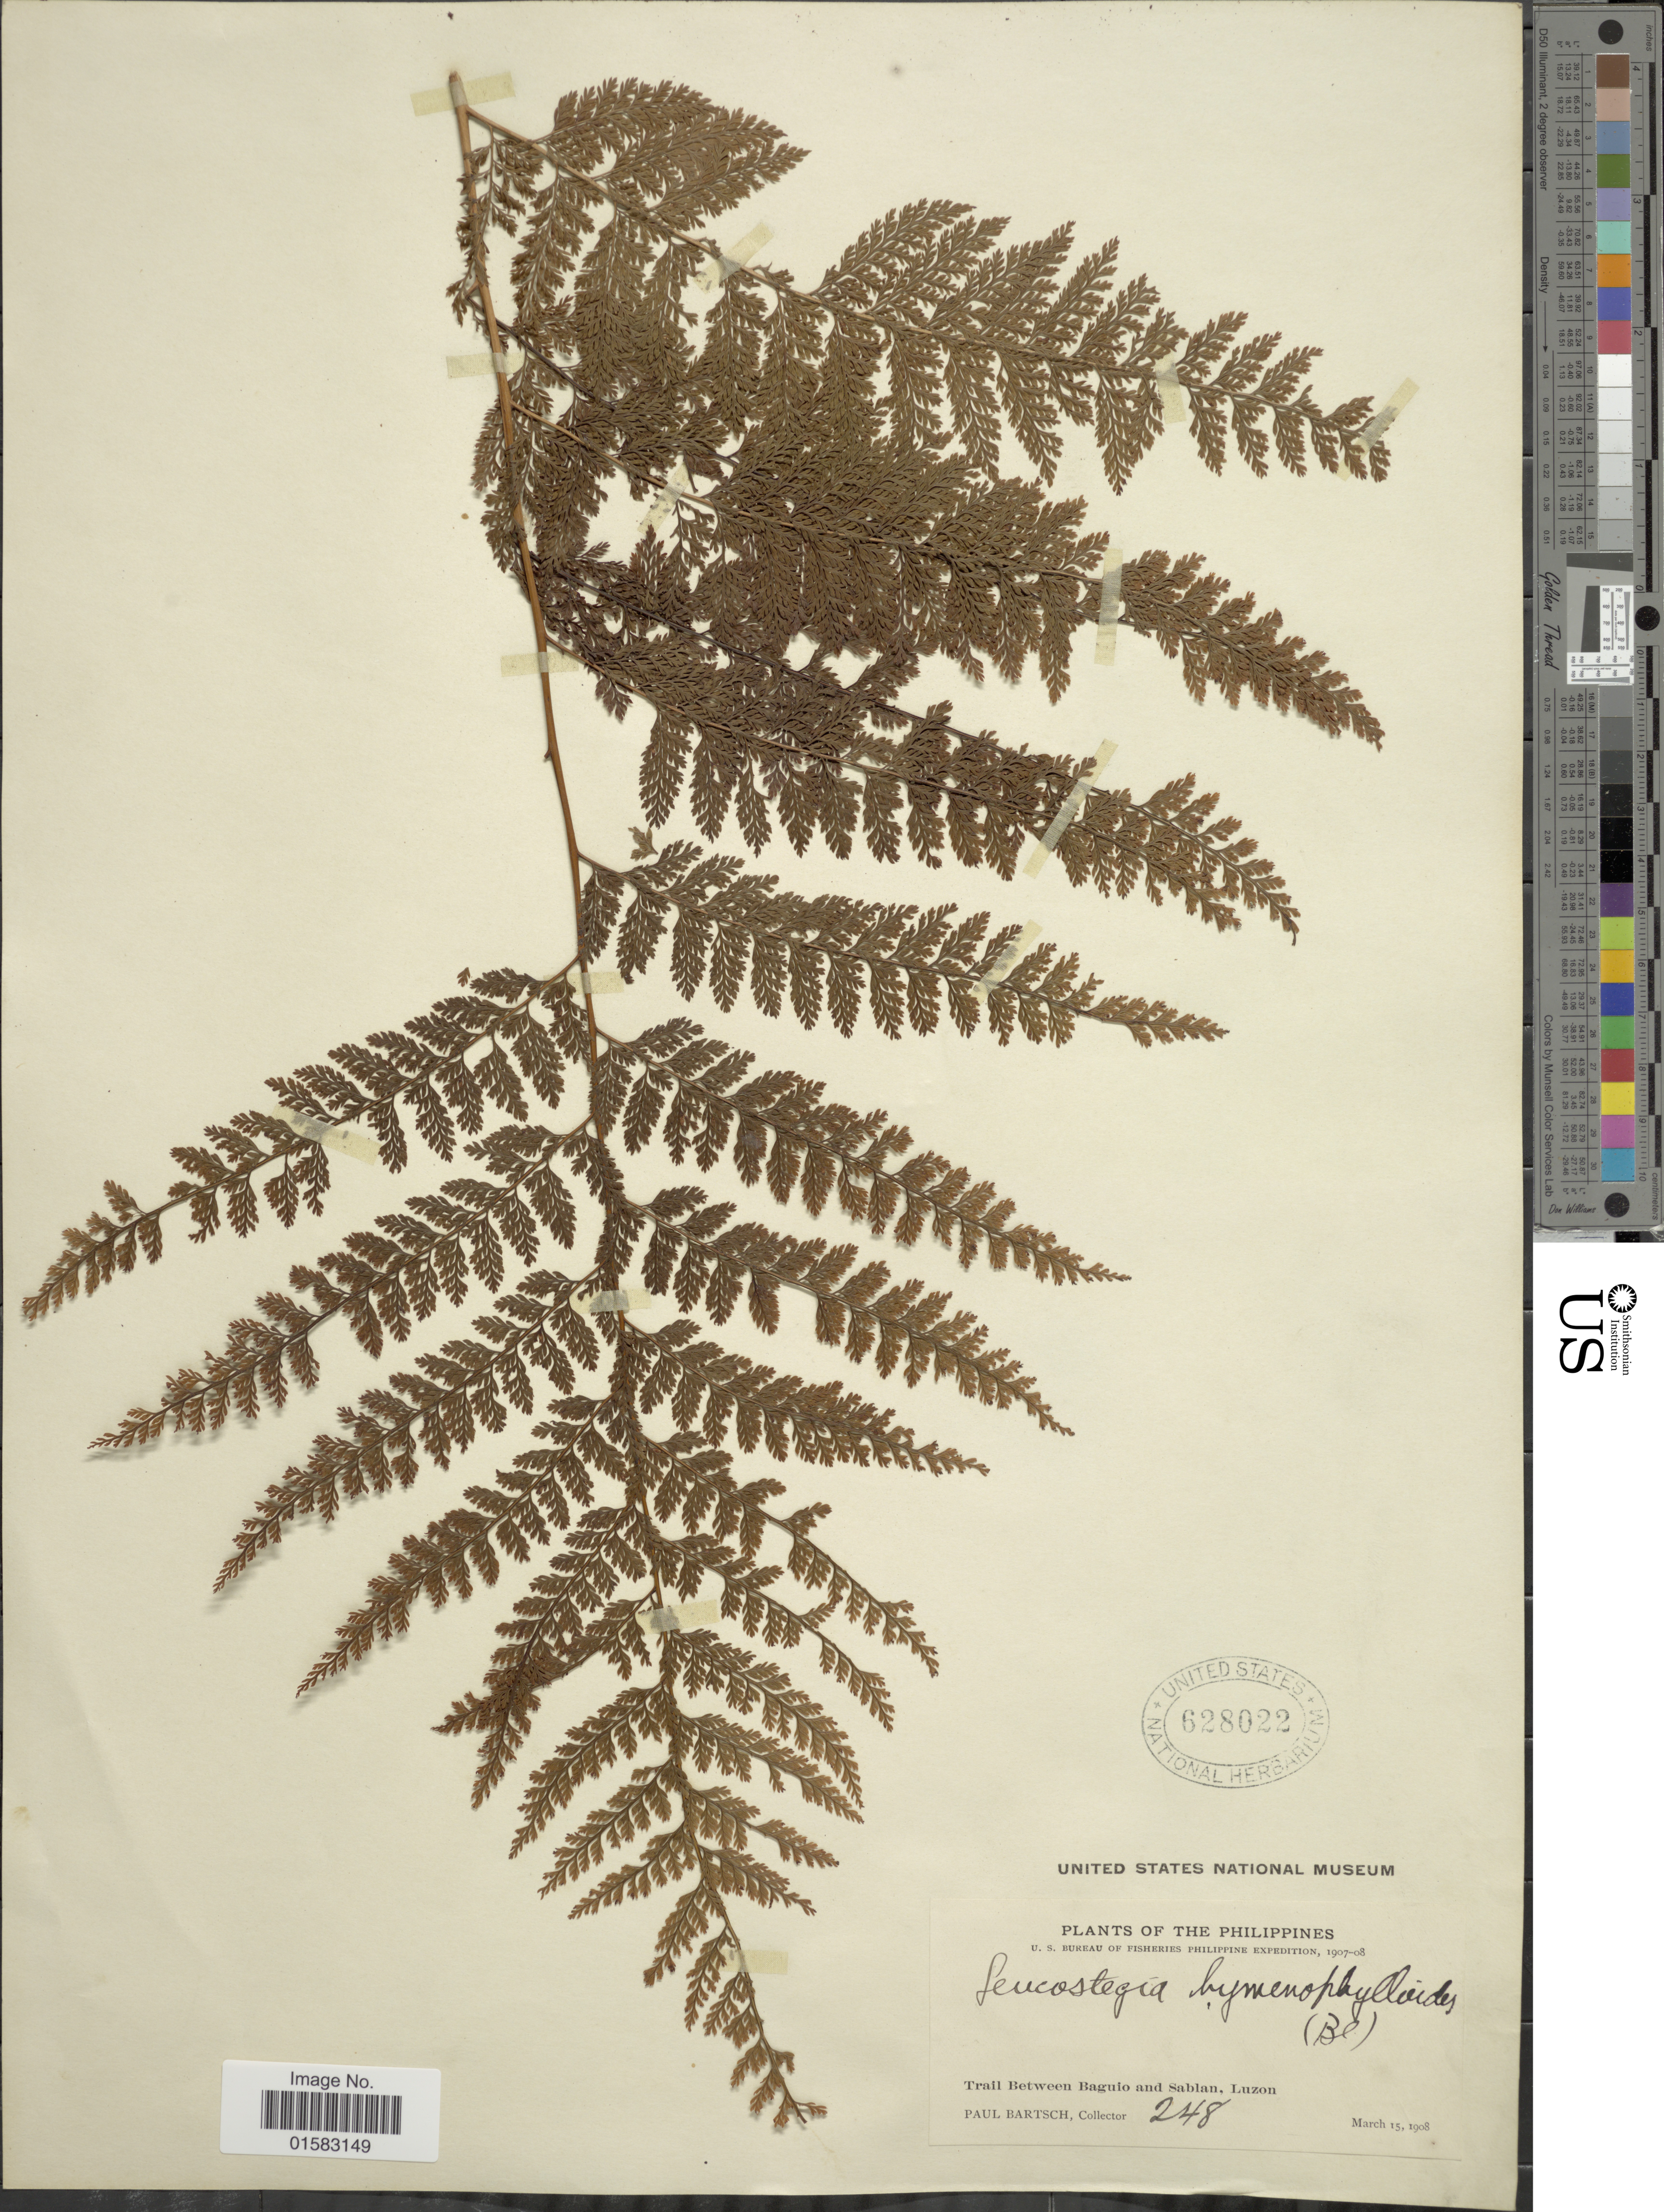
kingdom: Plantae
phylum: Tracheophyta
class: Polypodiopsida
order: Polypodiales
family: Davalliaceae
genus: Davallia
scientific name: Davallia hymenophylloides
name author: (Bedd.) Kuhn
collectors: P. Bartsch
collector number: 248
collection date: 1908-03-15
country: Philippines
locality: Trail between Baguio and Sablan, Luzon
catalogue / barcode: US 628022